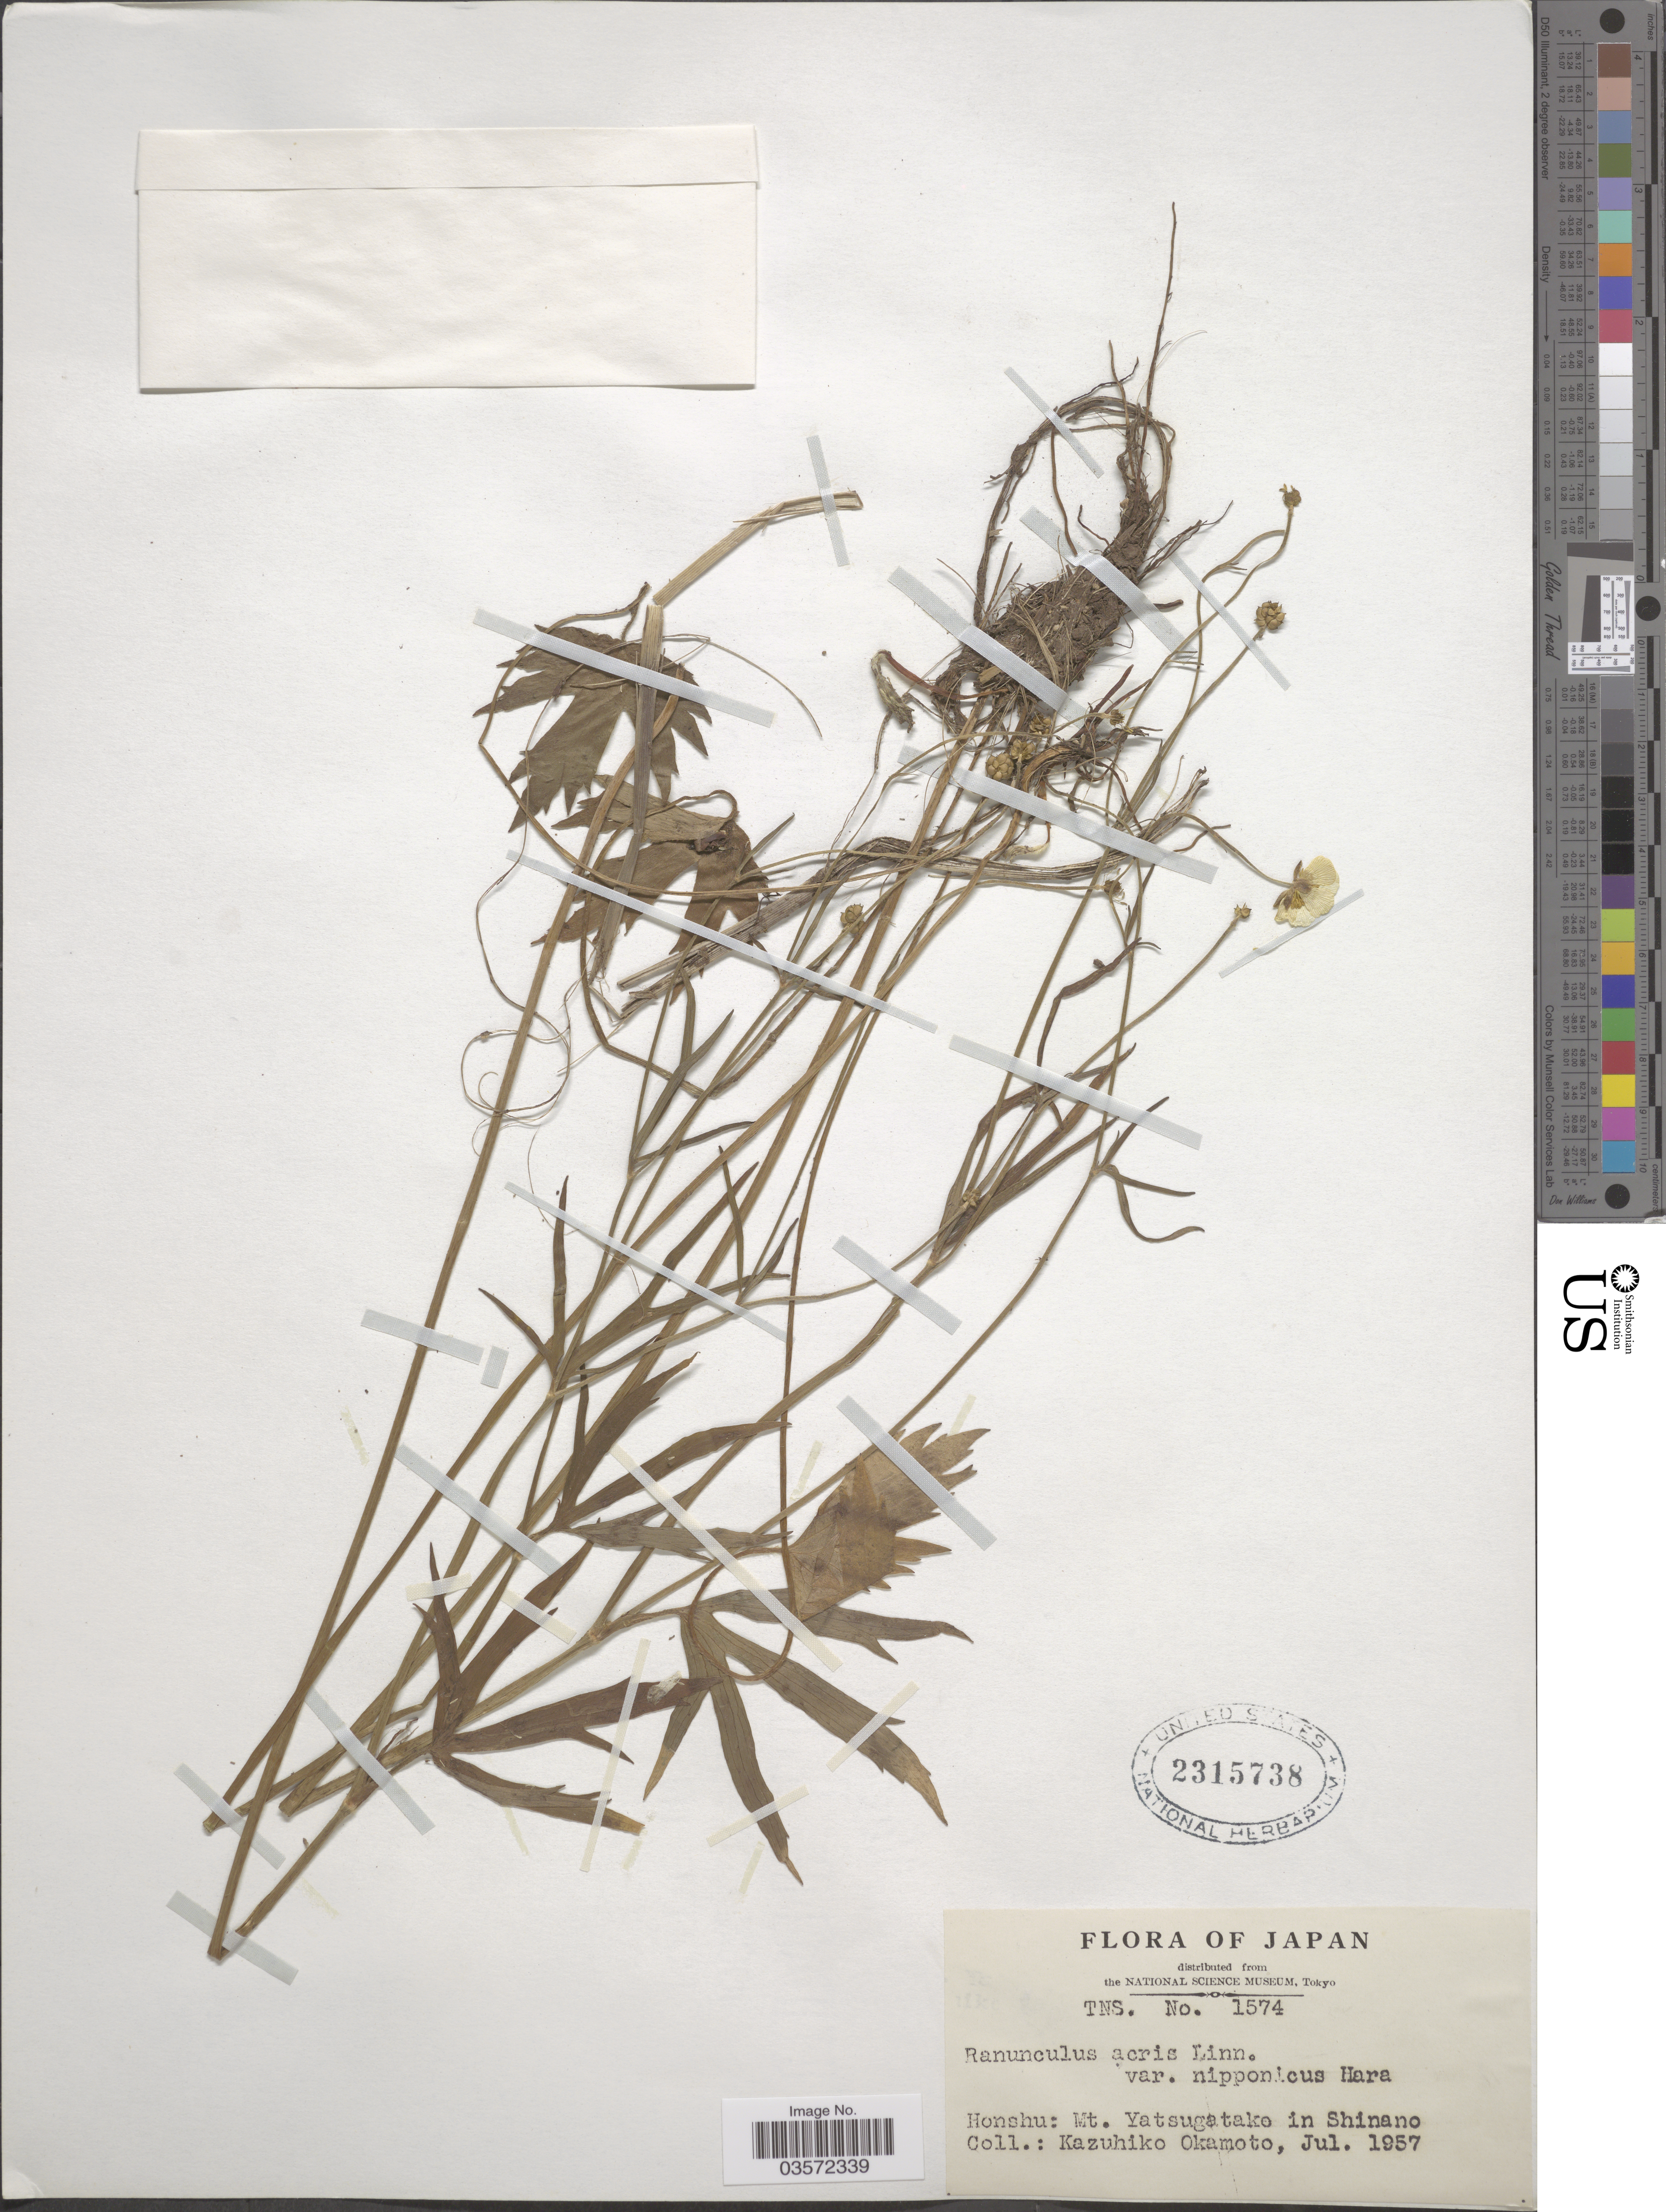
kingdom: Plantae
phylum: Tracheophyta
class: Magnoliopsida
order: Ranunculales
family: Ranunculaceae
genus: Ranunculus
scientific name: Ranunculus acris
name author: L.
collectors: K. Okamoto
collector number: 1574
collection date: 1957-07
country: Japan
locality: Honshu: Mt. Yatsugatake in Shinano.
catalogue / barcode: US 2315738